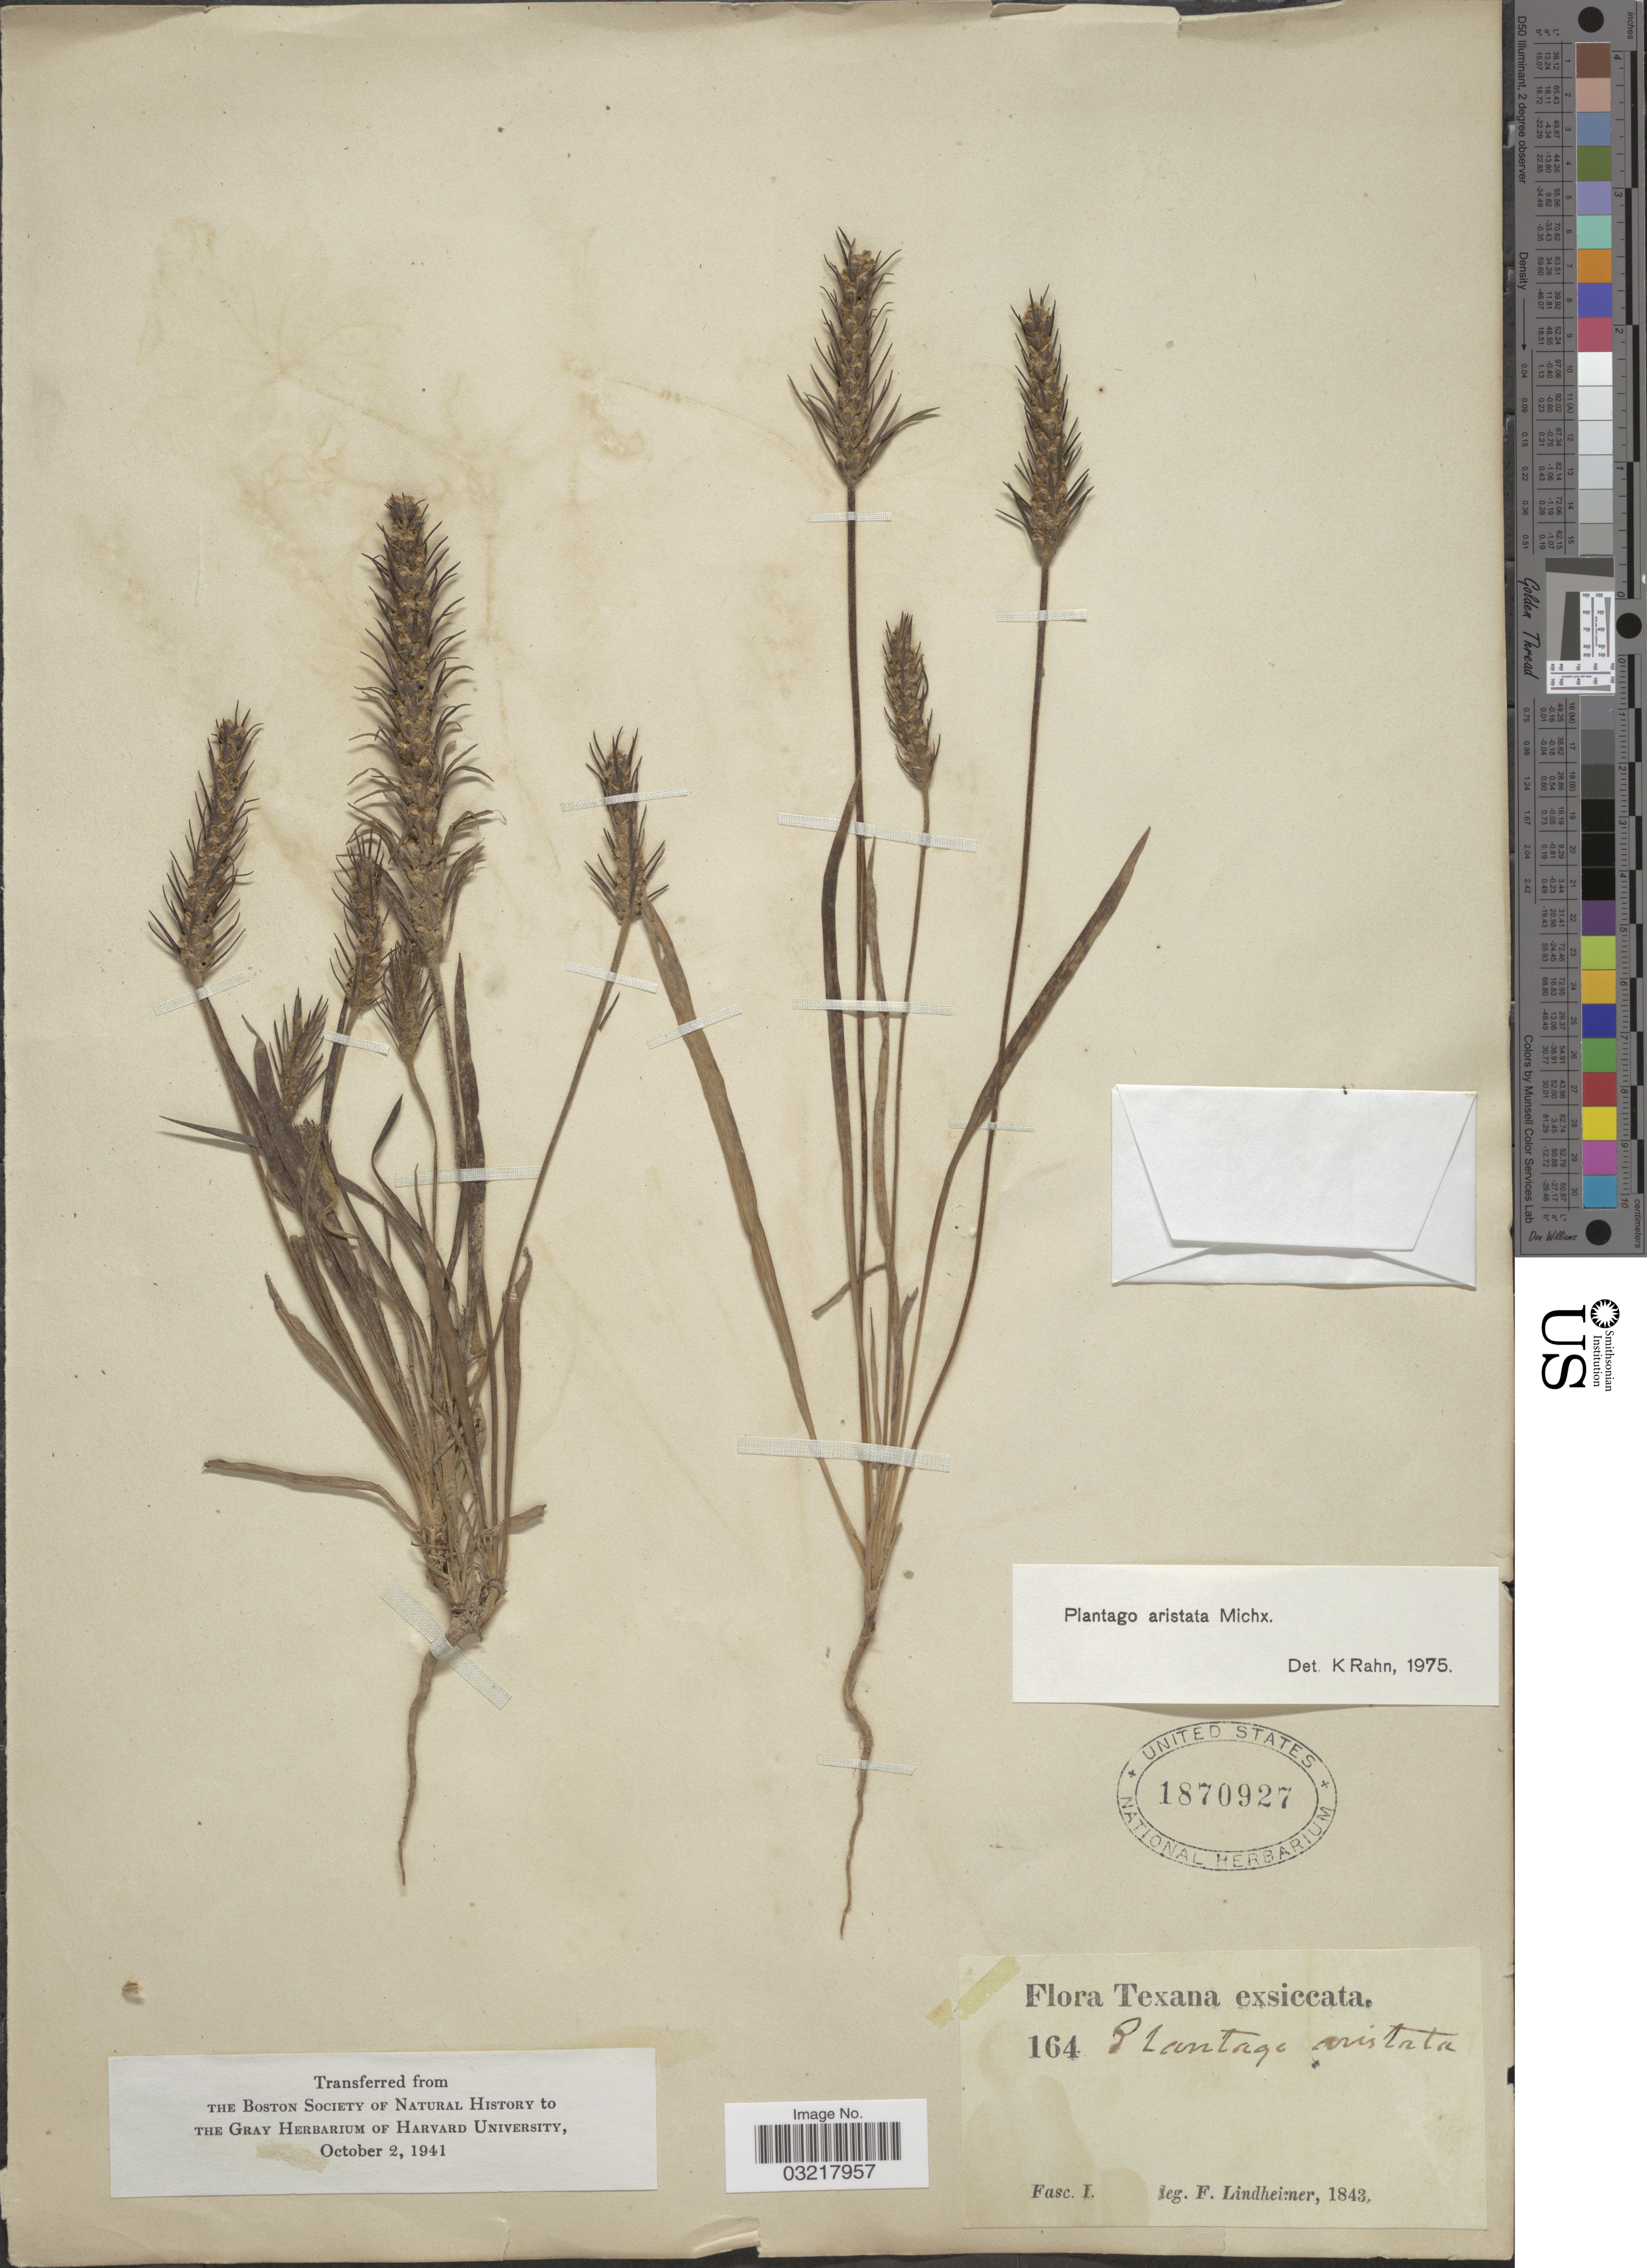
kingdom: Plantae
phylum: Tracheophyta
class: Magnoliopsida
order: Lamiales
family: Plantaginaceae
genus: Plantago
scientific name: Plantago aristata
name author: Michx.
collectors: F. Lindheimer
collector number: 164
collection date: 1843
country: United States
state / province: Texas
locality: Fasc. I.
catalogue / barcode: US 1870927